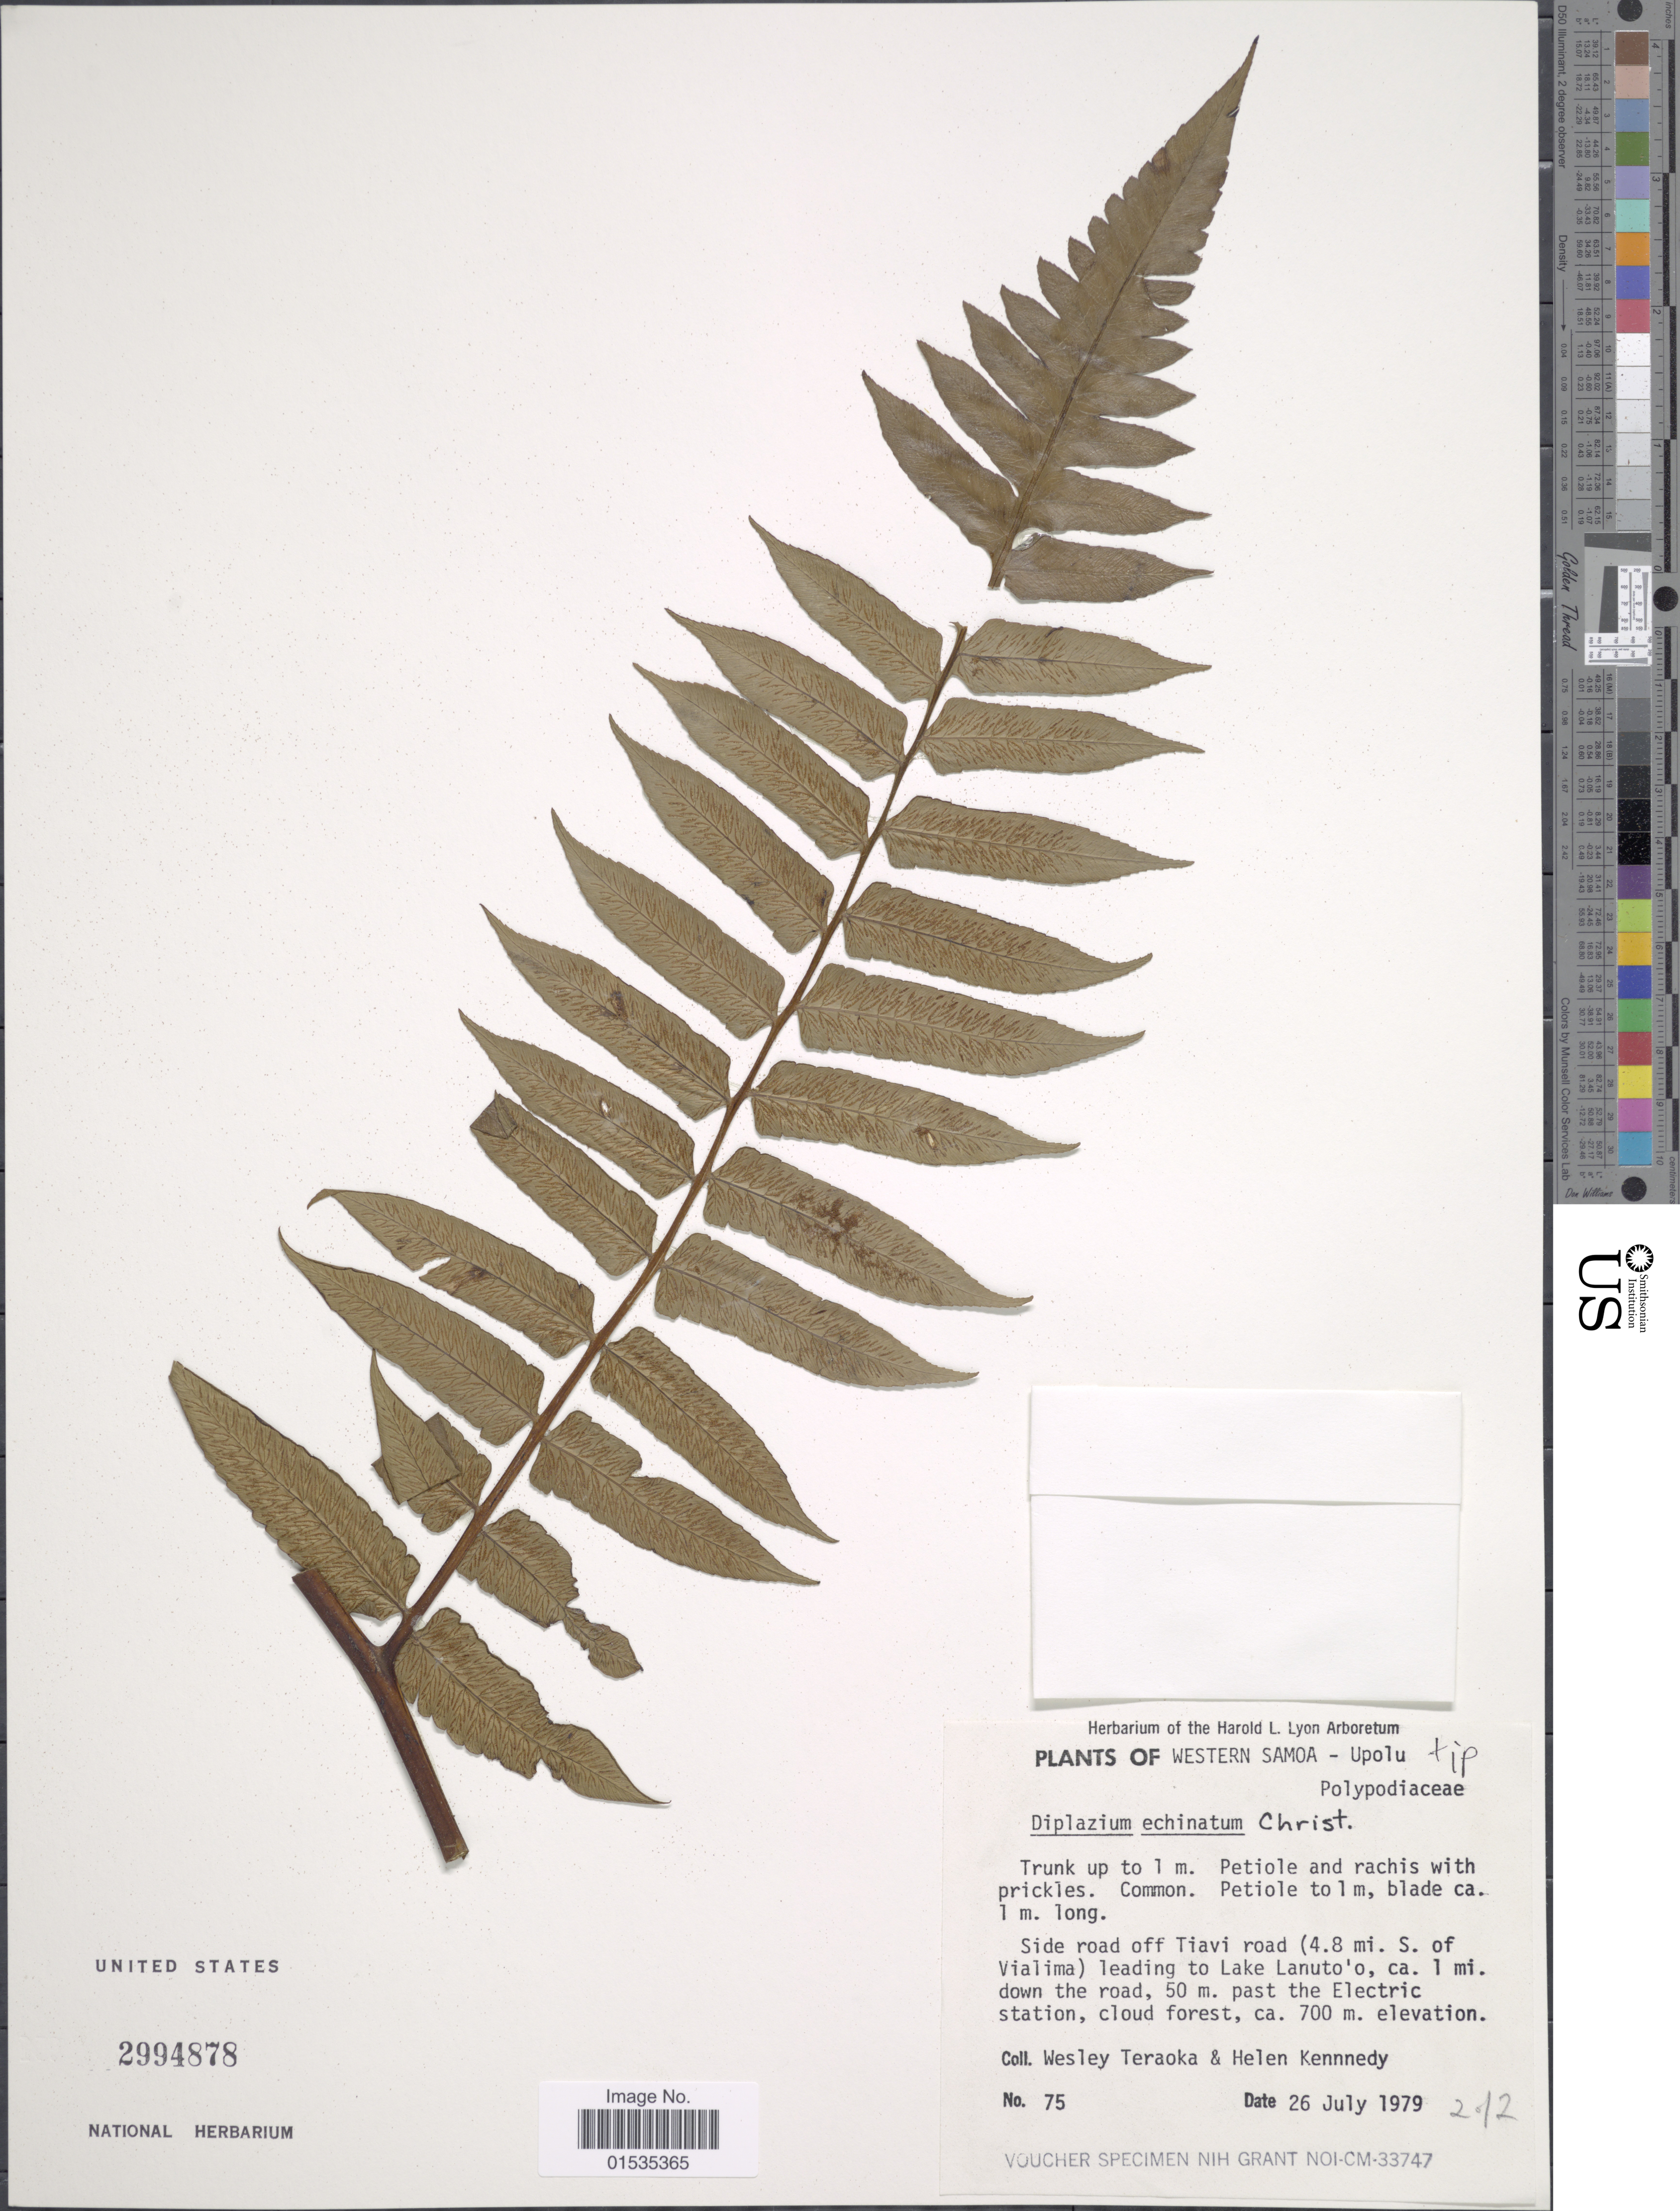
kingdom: Plantae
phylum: Tracheophyta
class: Polypodiopsida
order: Polypodiales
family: Athyriaceae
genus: Diplazium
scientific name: Diplazium echinatum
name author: C. Chr.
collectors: W. Teraoka & H. Kennedy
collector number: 75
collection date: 1979-07-26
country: Samoa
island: Upolu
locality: Side road off Tiavi road (4.8 mi. S. of Vialima) leading to Lake Lanuto'o, ca. 1 mi. down the road, 50 m. past the Electric station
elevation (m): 700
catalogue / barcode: US 2944878